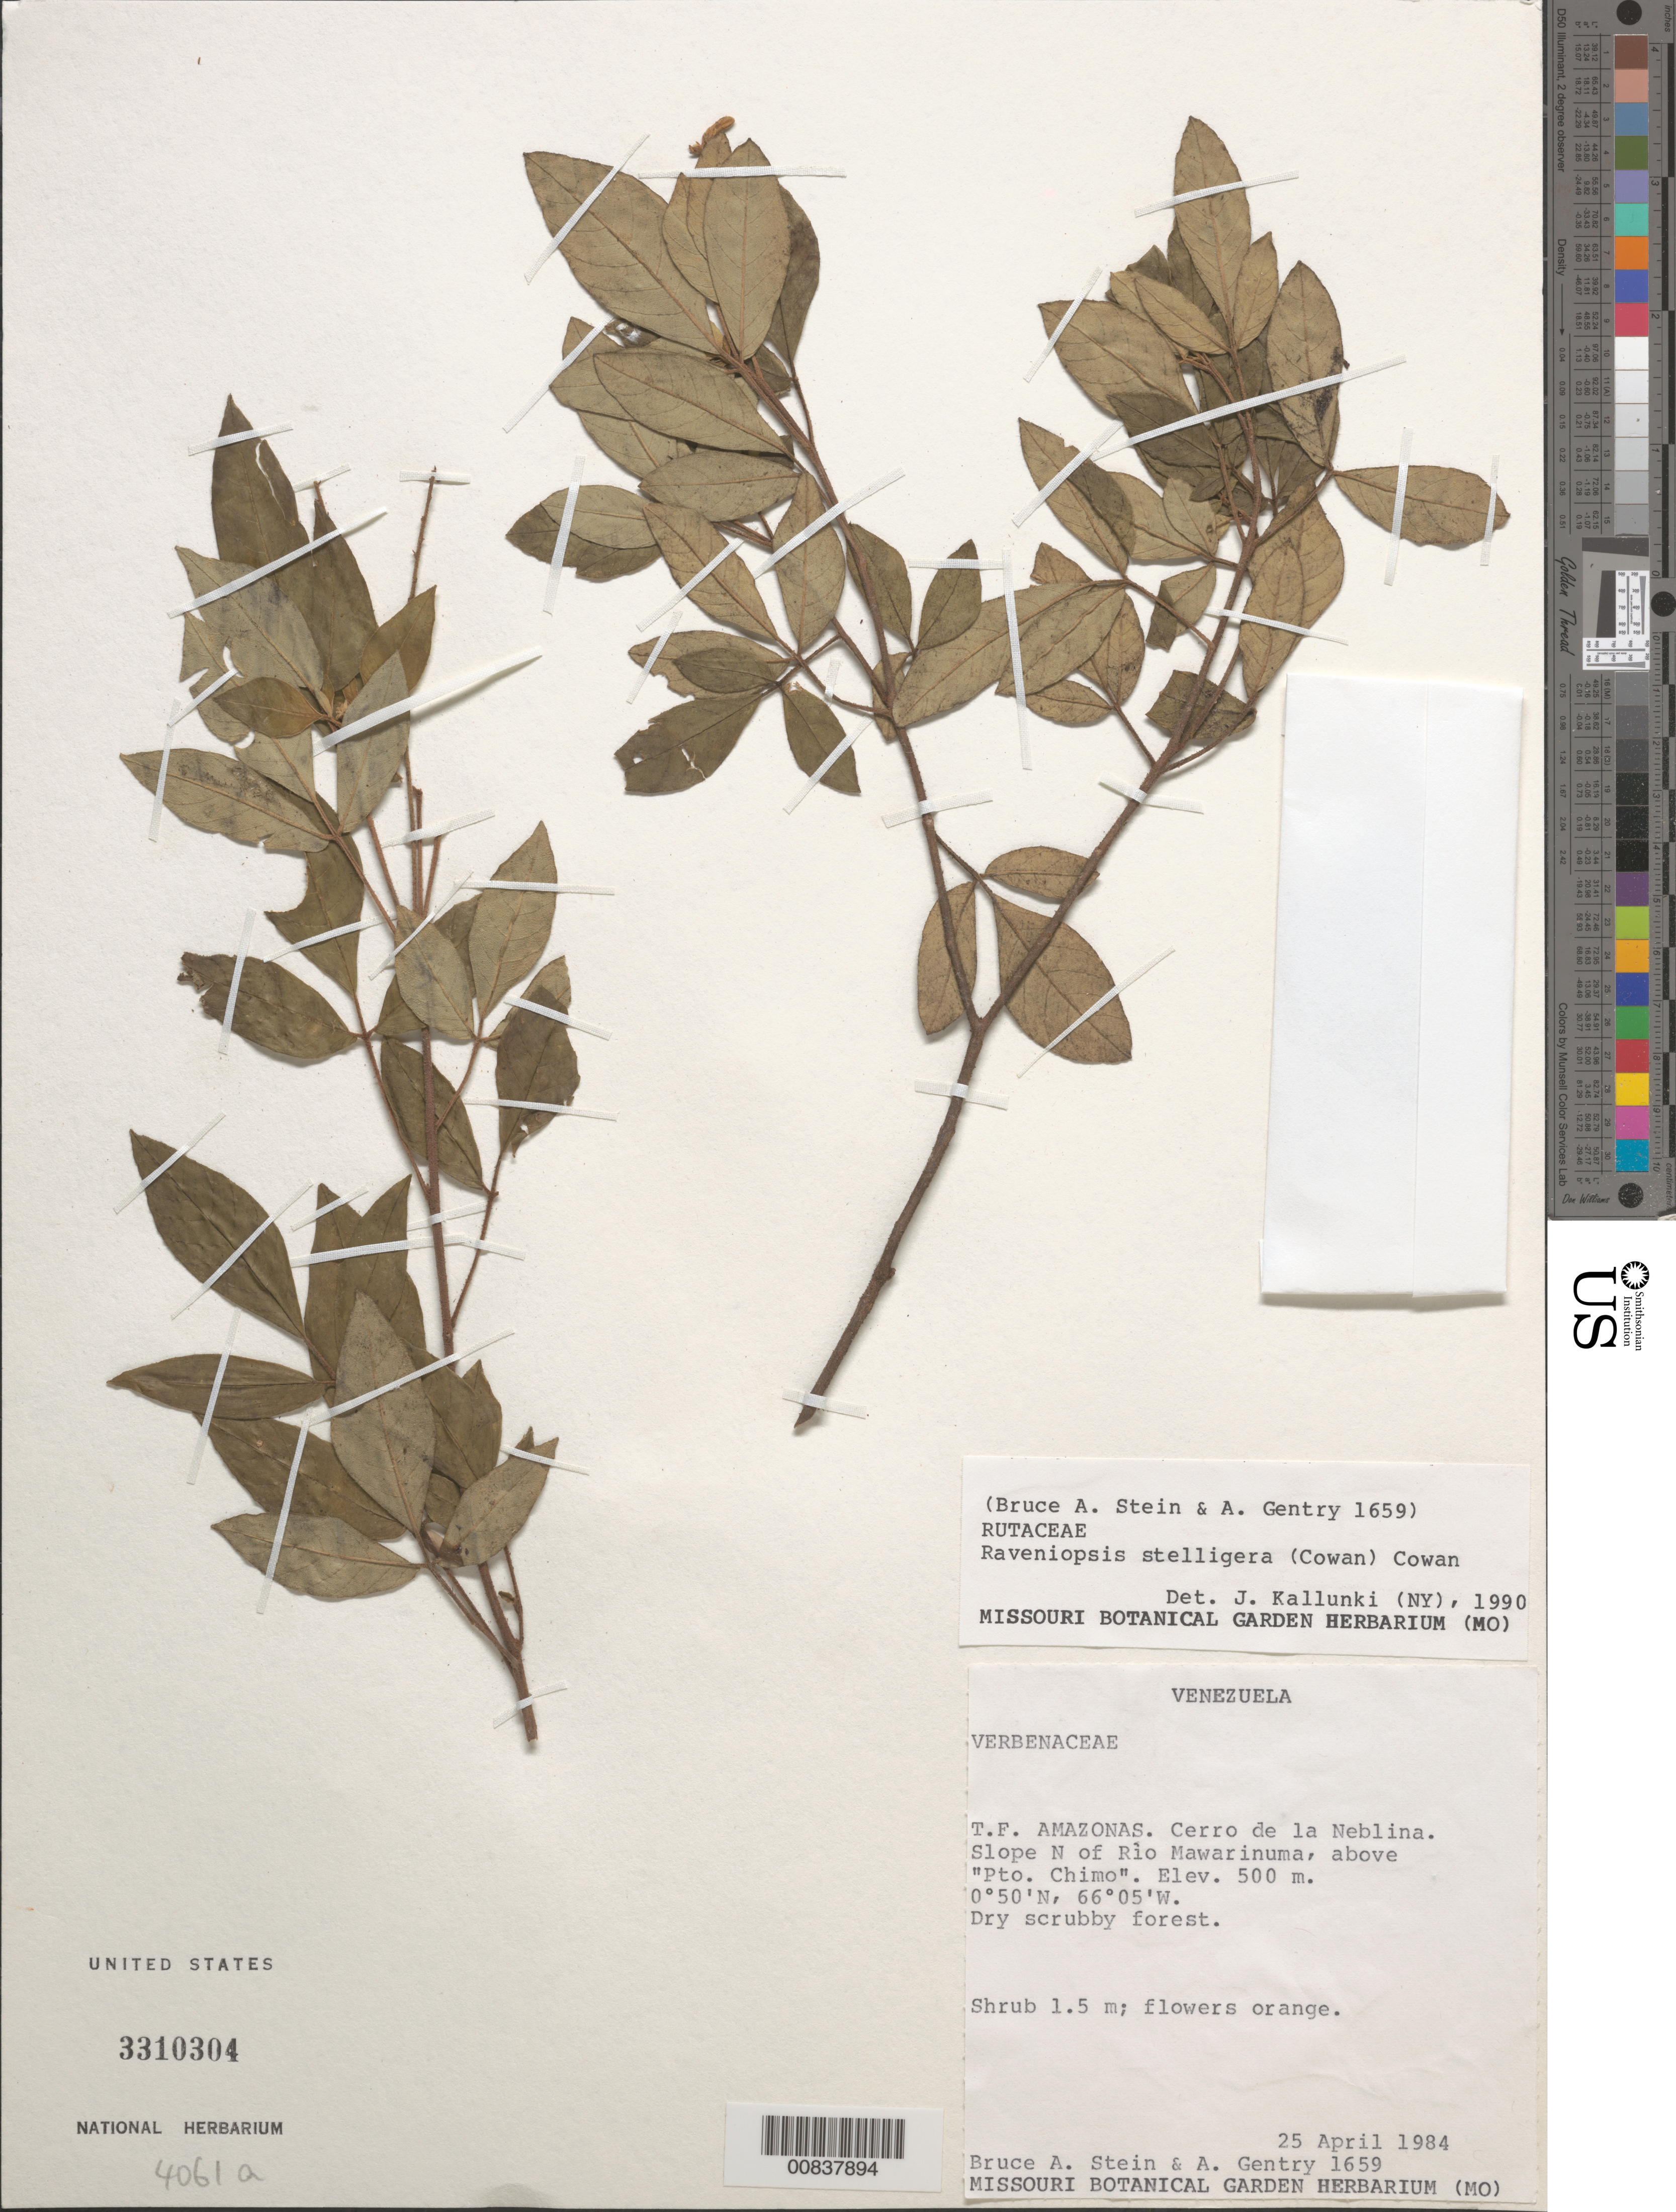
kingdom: Plantae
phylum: Tracheophyta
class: Magnoliopsida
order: Sapindales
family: Rutaceae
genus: Raveniopsis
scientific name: Raveniopsis stelligera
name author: (R.S. Cowan) R.S. Cowan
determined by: Kallunki, Jacquelyn A.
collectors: B. A. Stein & A. H. Gentry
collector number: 1659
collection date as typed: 25-Apr-84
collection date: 1984-04-25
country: Venezuela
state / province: Amazonas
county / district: Río Negro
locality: Cerro de la Neblina, slope N of Río Mawarinuma, above Pto. Chimo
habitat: Dry scrubby forest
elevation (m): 500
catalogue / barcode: US 3310104